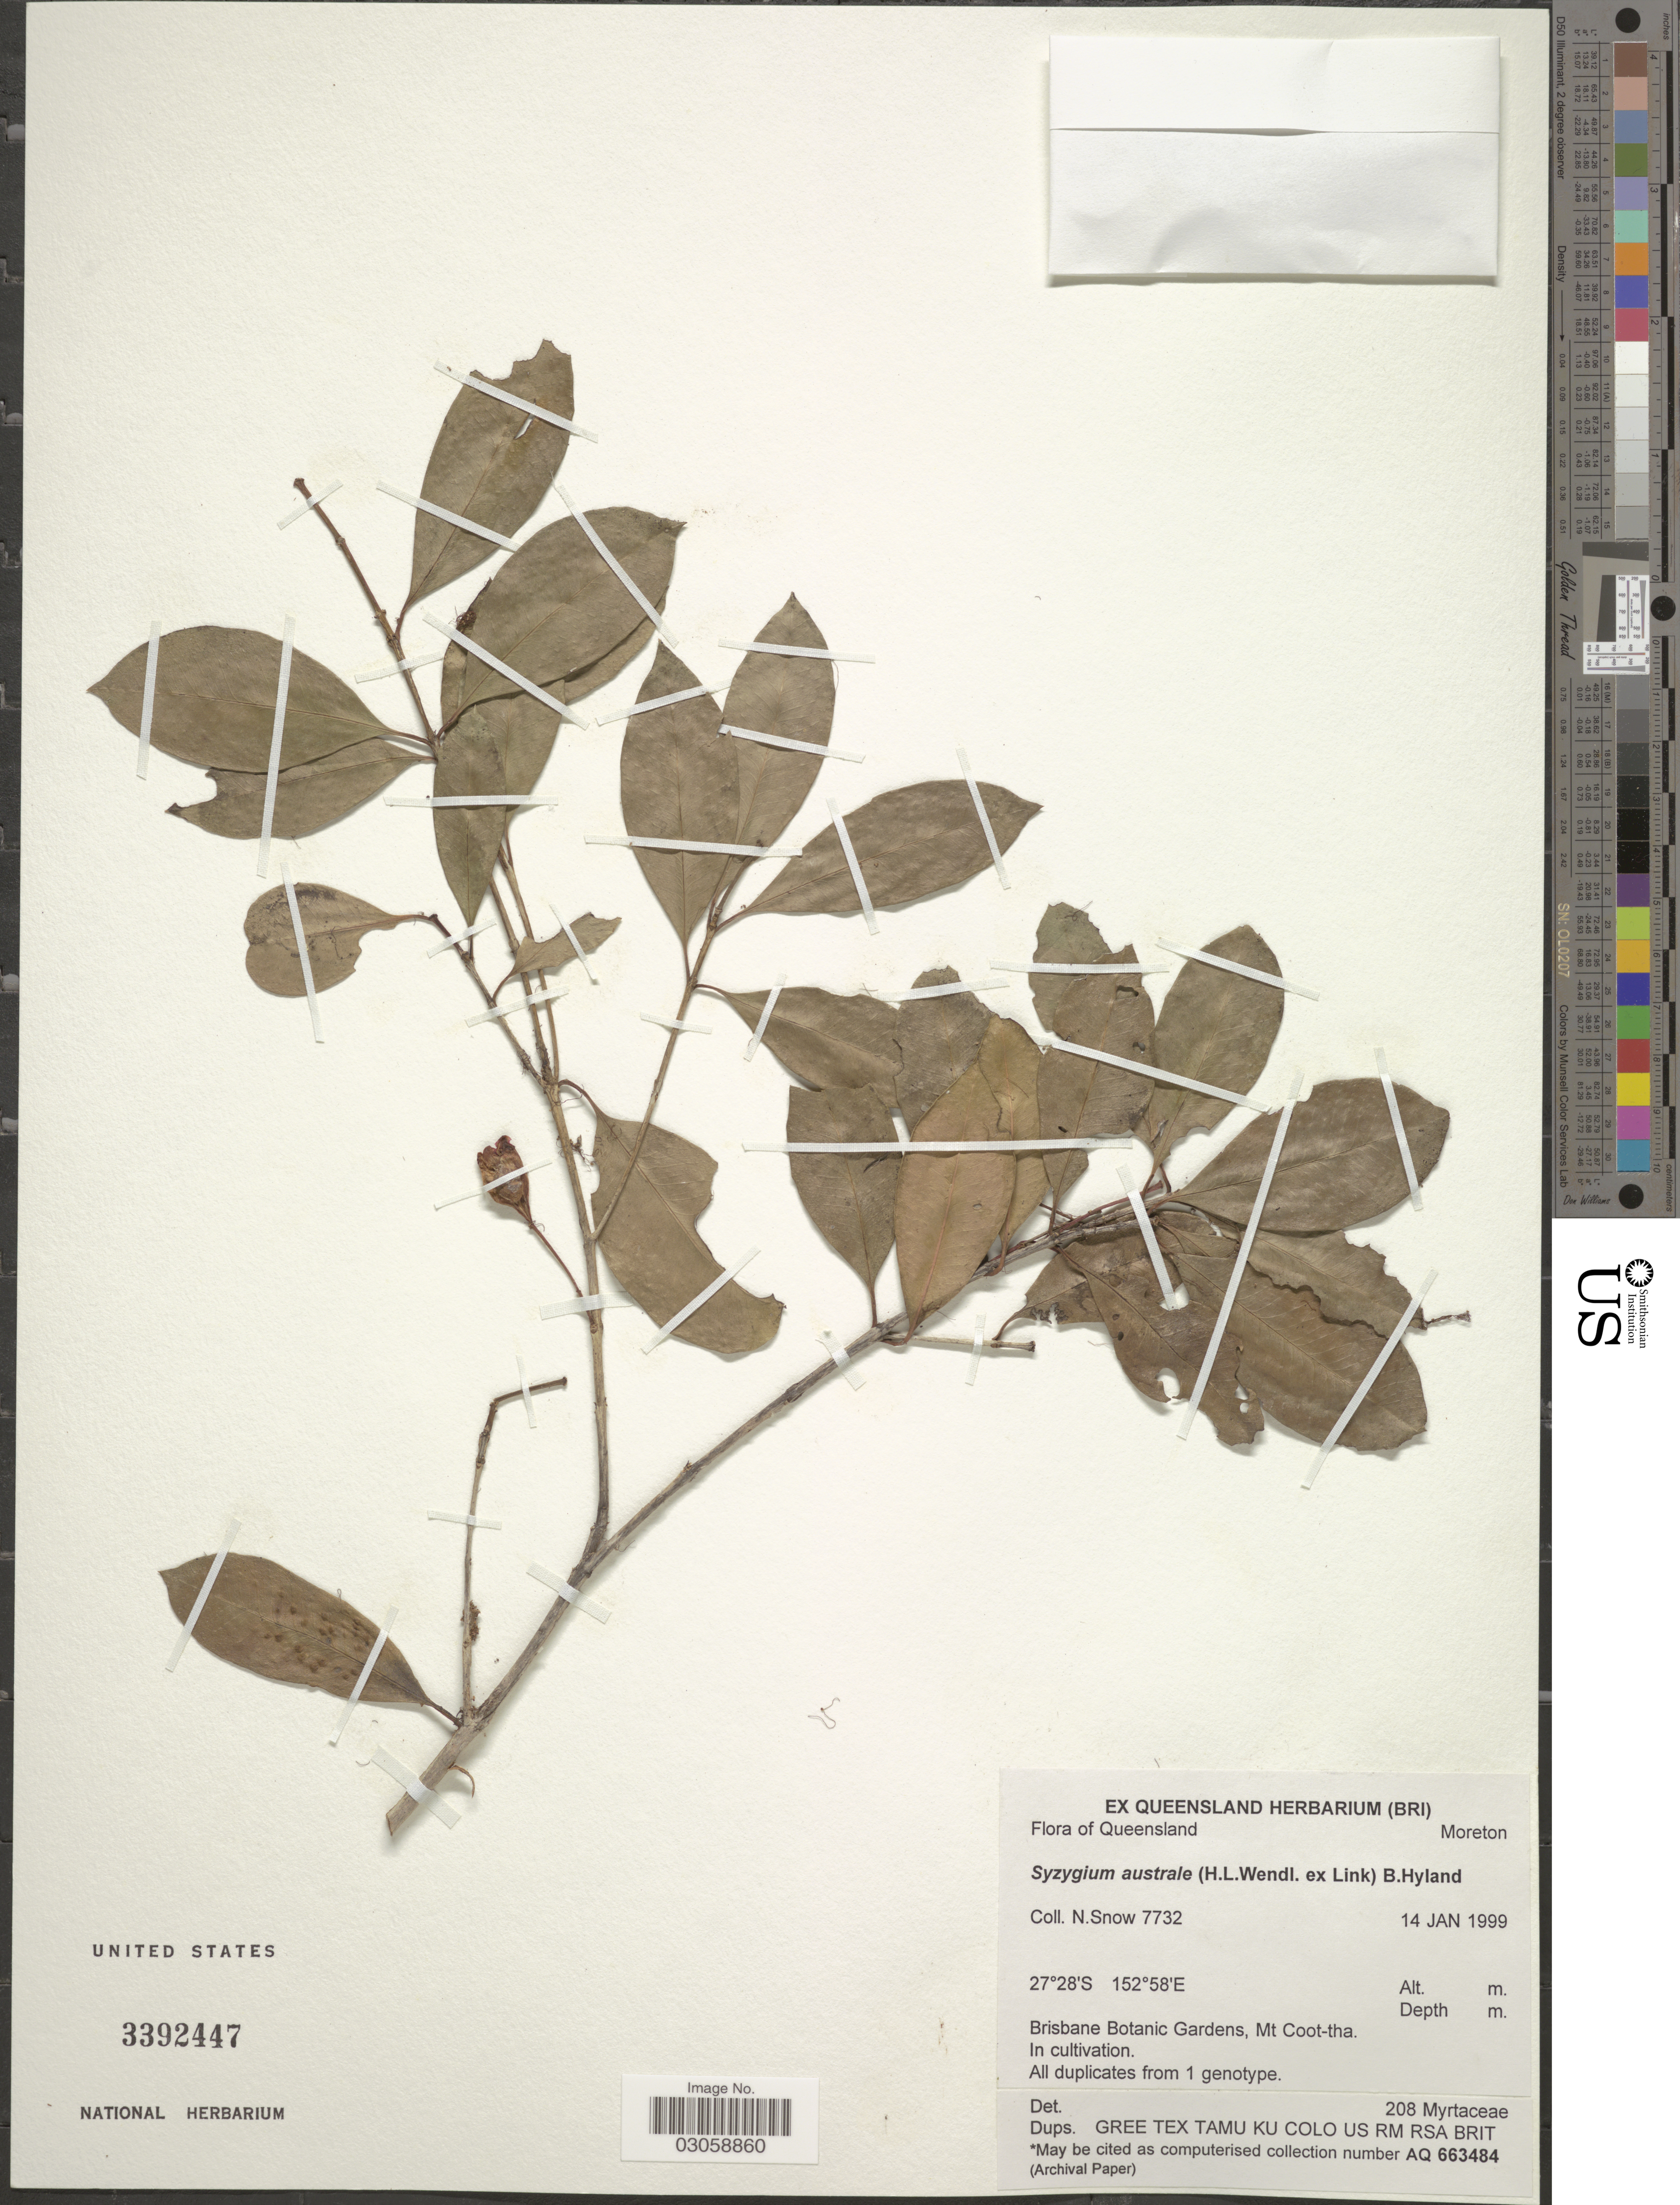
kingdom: Plantae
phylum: Tracheophyta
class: Magnoliopsida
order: Myrtales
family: Myrtaceae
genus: Syzygium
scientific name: Syzygium australe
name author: (J.C. Wendl. ex Link) B. Hyland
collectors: N. Snow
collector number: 7732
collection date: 1999-01-14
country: Australia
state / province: Queensland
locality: Moreton, Brisbane Botanic Gardens, Mt Coot-tha.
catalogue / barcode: US 3392447